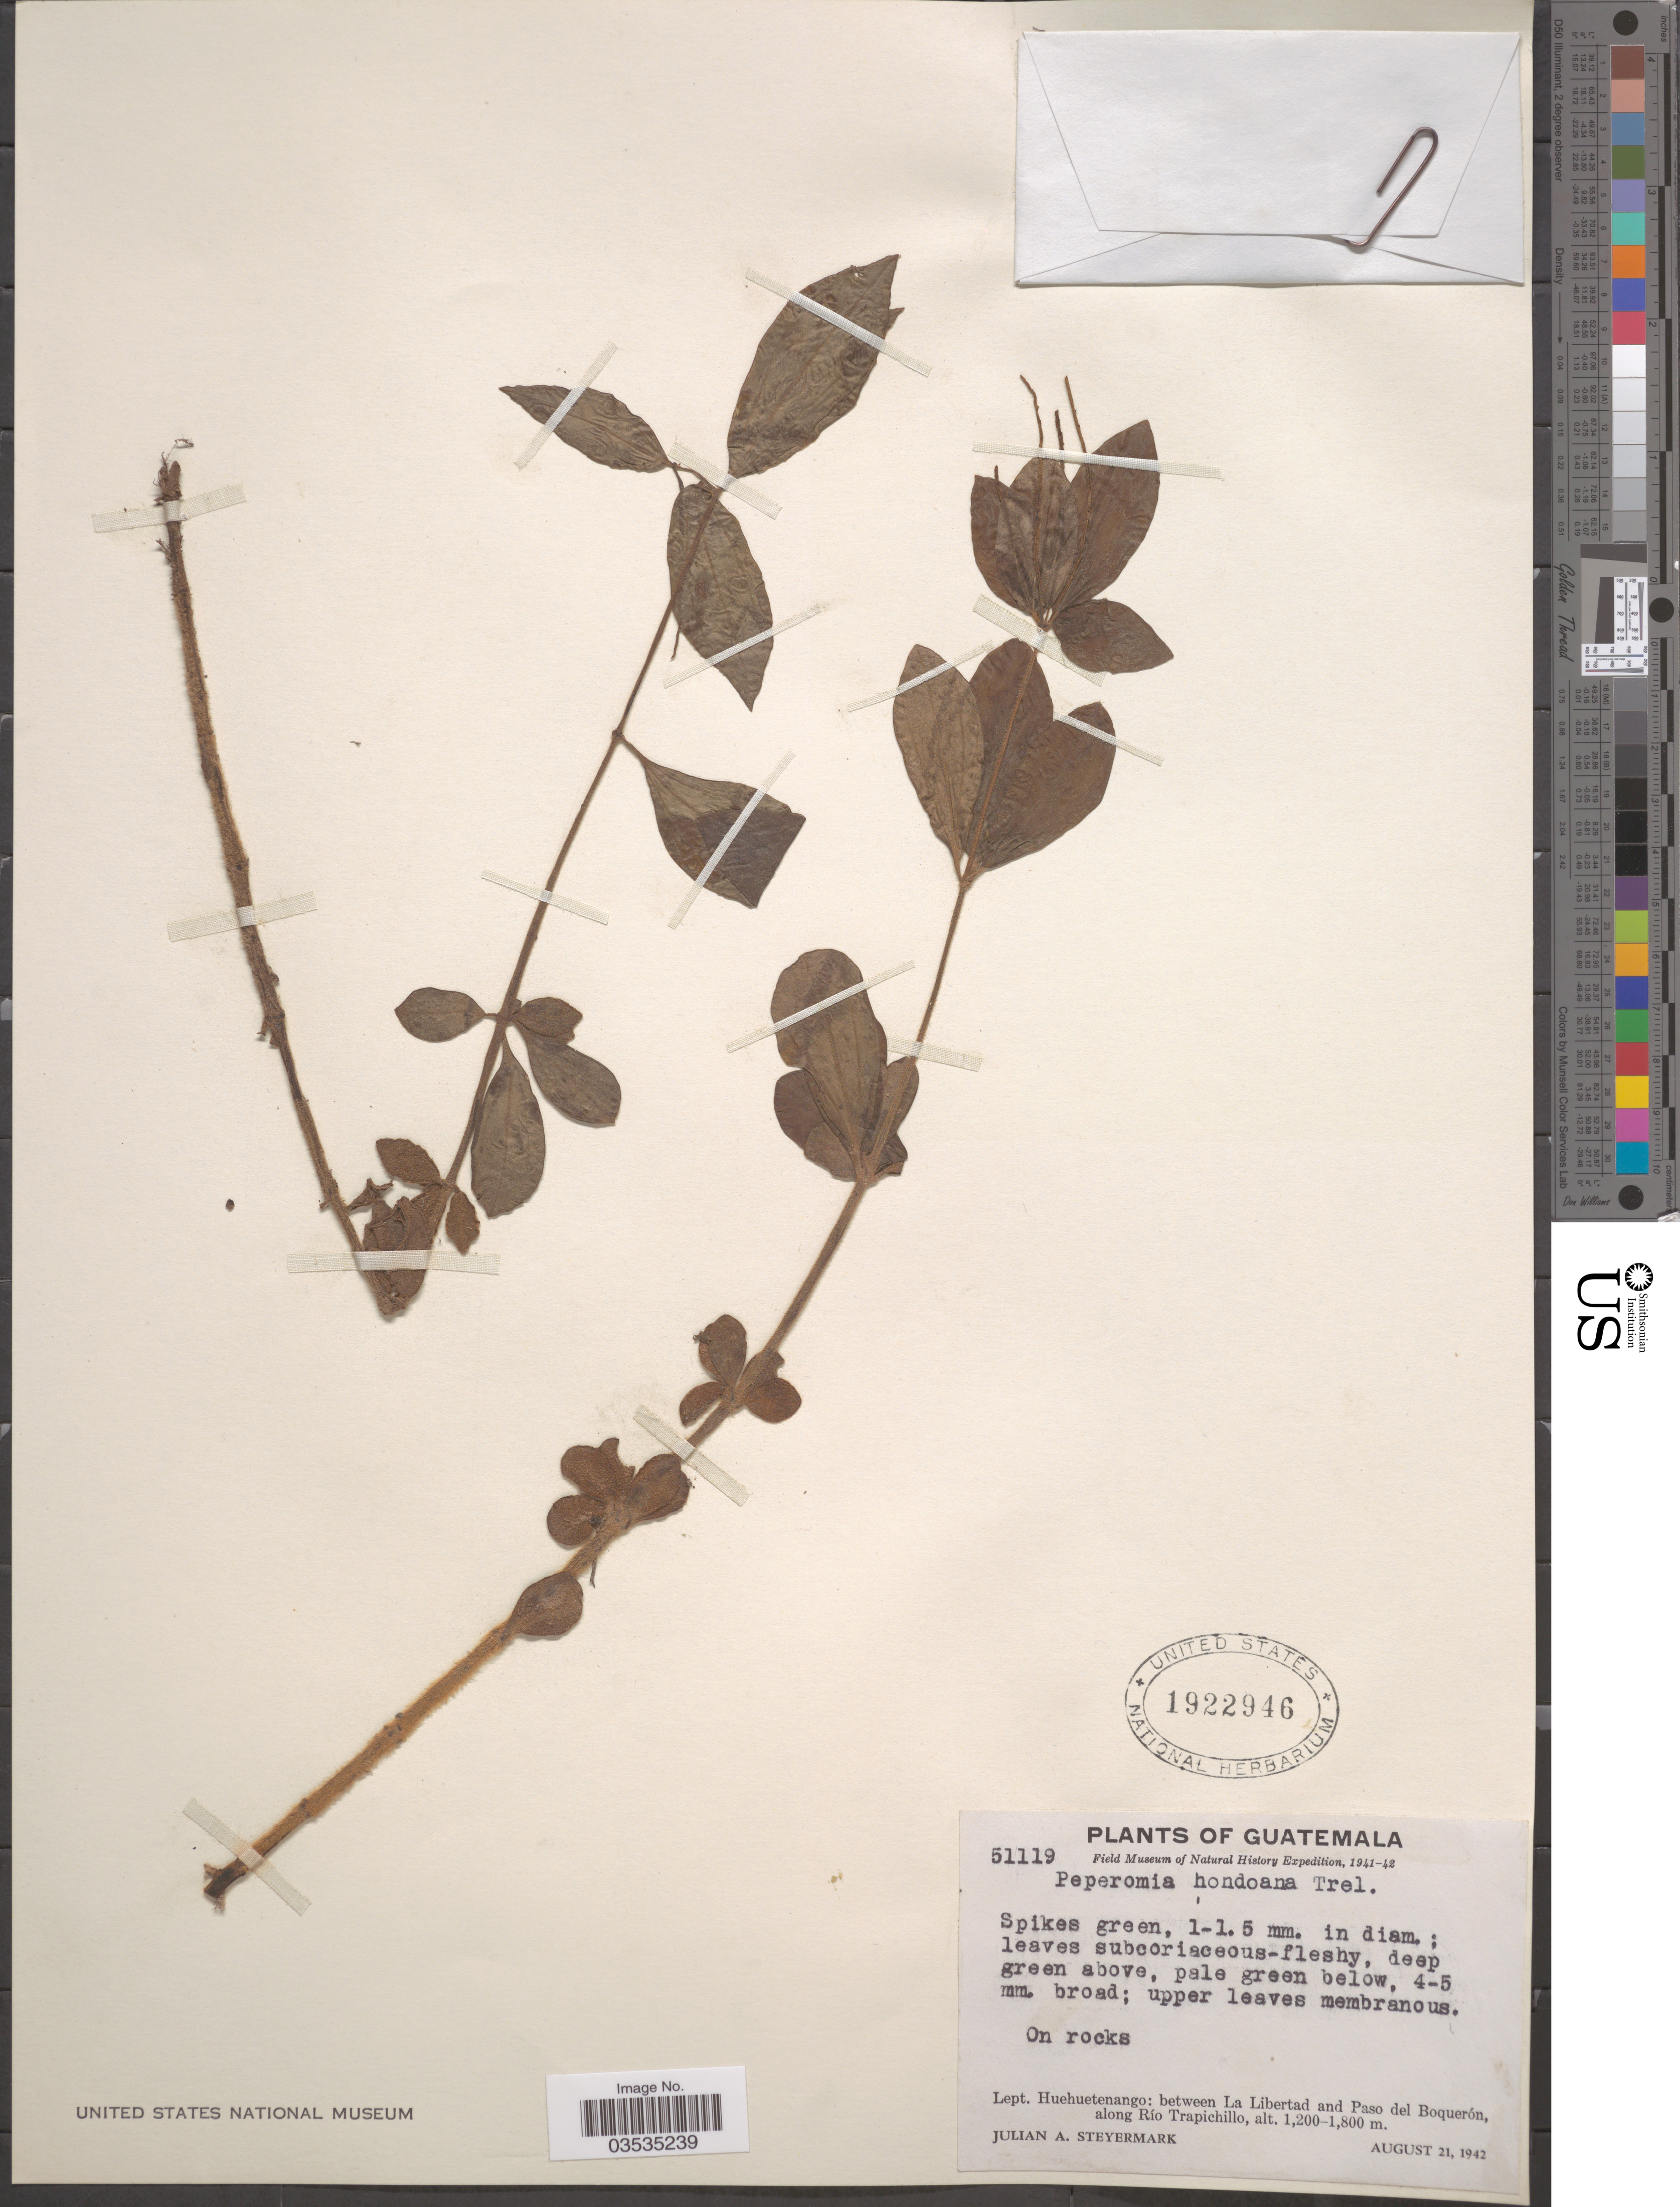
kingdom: Plantae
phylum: Tracheophyta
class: Magnoliopsida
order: Piperales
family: Piperaceae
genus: Peperomia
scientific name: Peperomia hondoana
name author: Trel. & Standl.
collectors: J. Steyermark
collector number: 51119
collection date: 1942-08-21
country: Guatemala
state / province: Huehuetenango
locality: Lept. Huehuetenango: between La Libertad and Paso del Boquerón, along Río Trapichillo.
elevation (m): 1200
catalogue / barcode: US 1922946